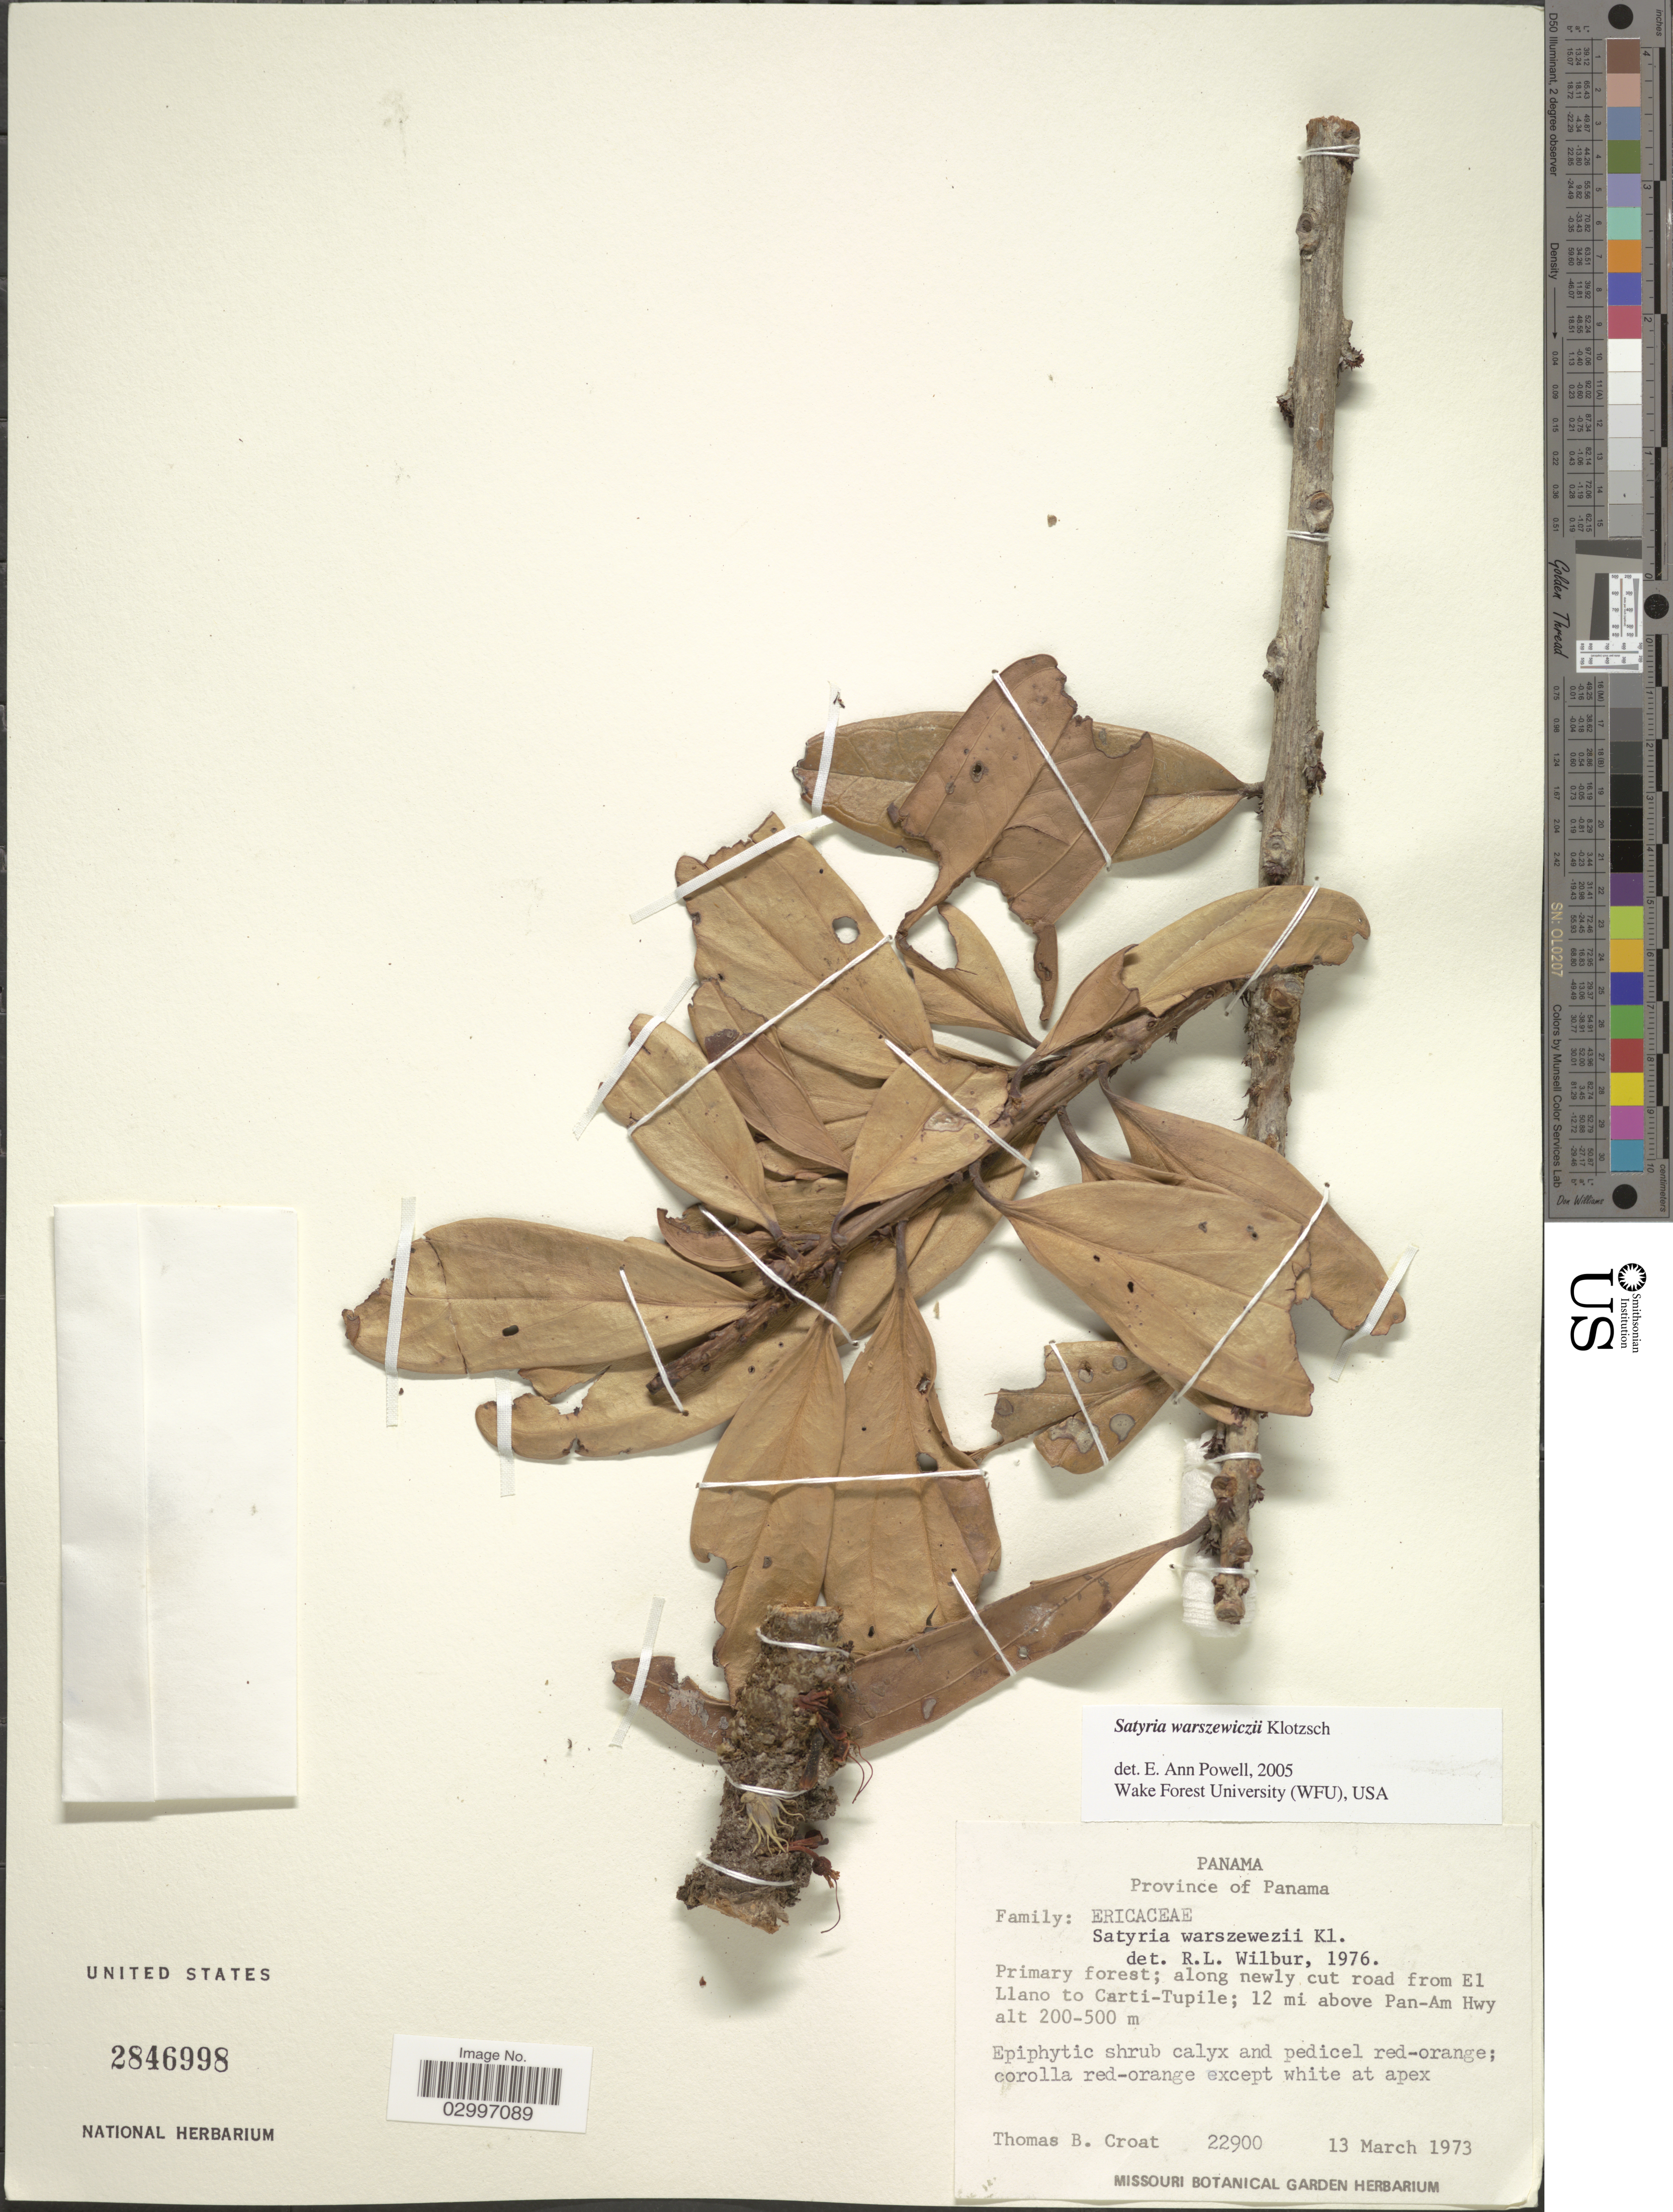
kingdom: Plantae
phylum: Tracheophyta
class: Magnoliopsida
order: Ericales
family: Ericaceae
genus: Satyria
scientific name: Satyria warszewiczii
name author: Klotzsch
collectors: T. B. Croat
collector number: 22900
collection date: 1973-03-13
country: Panama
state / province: Panamá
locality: Primary forest; along newly cut road from El Llano to Carti-Tupile; 12 mi above Pan-Am Hwy.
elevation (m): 200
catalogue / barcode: US 2846998